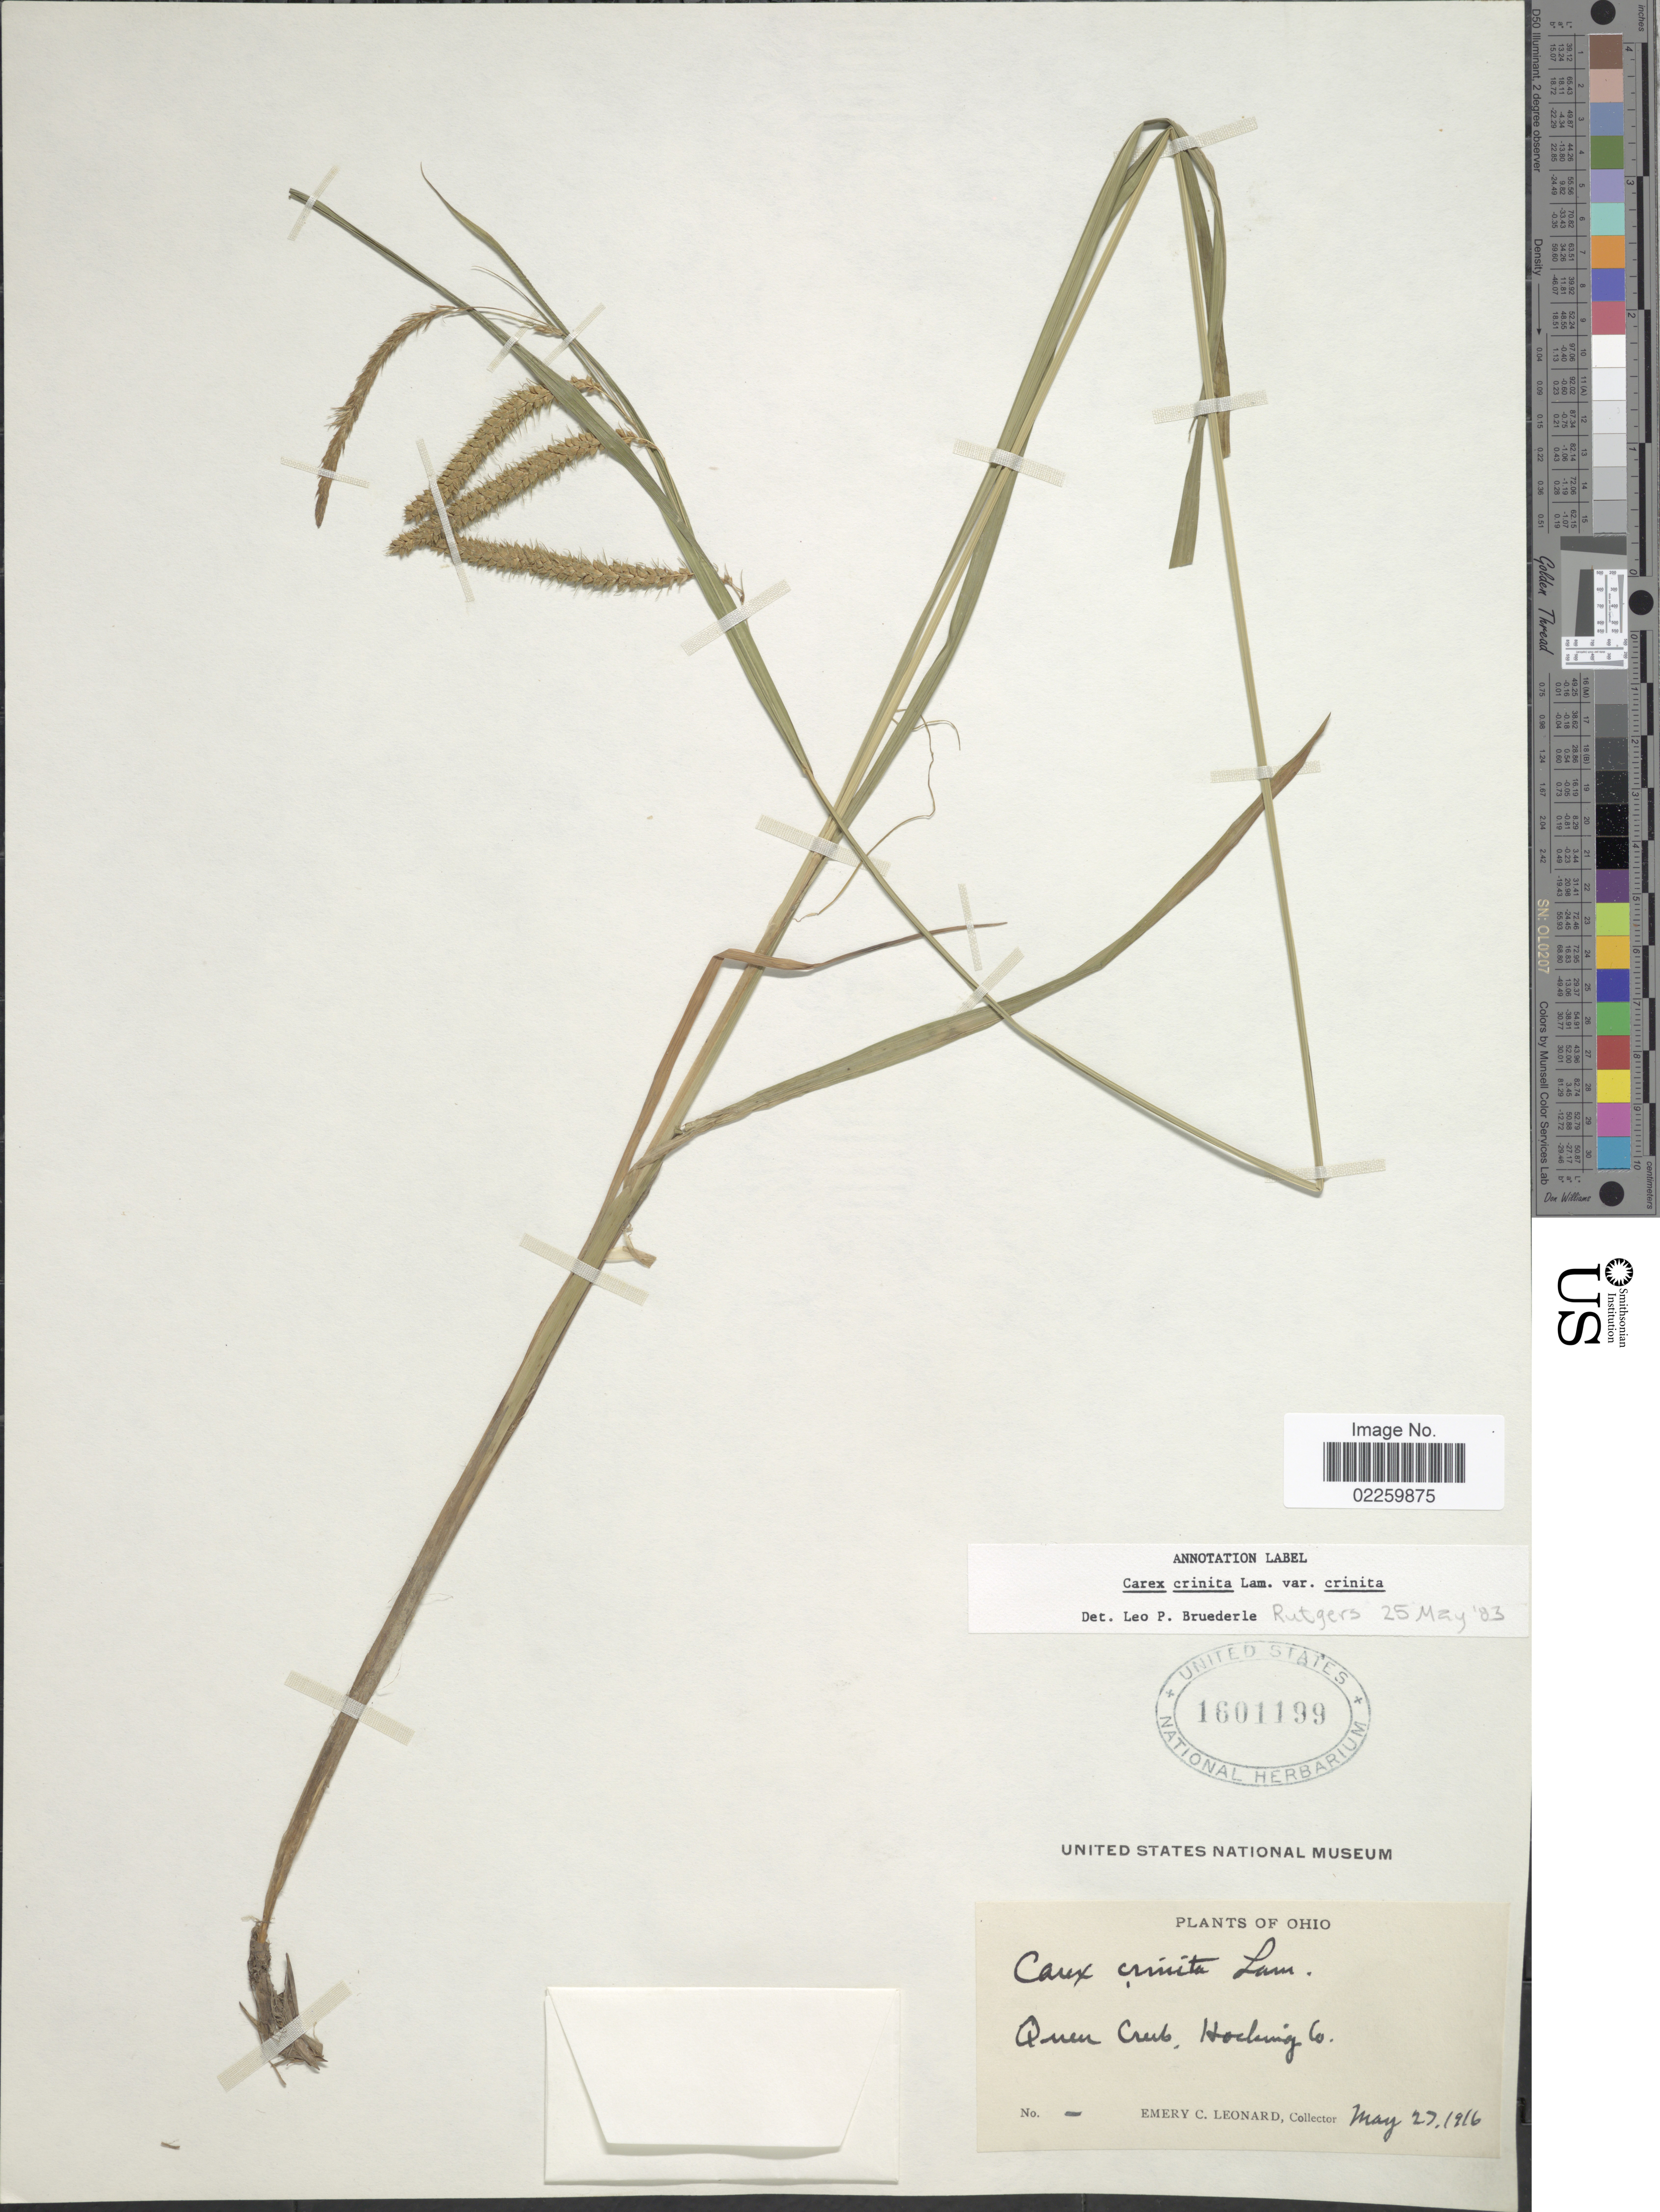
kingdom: Plantae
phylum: Tracheophyta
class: Liliopsida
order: Poales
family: Cyperaceae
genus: Carex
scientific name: Carex crinita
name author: Lam.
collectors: E. C. Leonard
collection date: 1916-05-27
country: United States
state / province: Ohio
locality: Quen Creek, Hocking Co.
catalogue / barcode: US 1601199